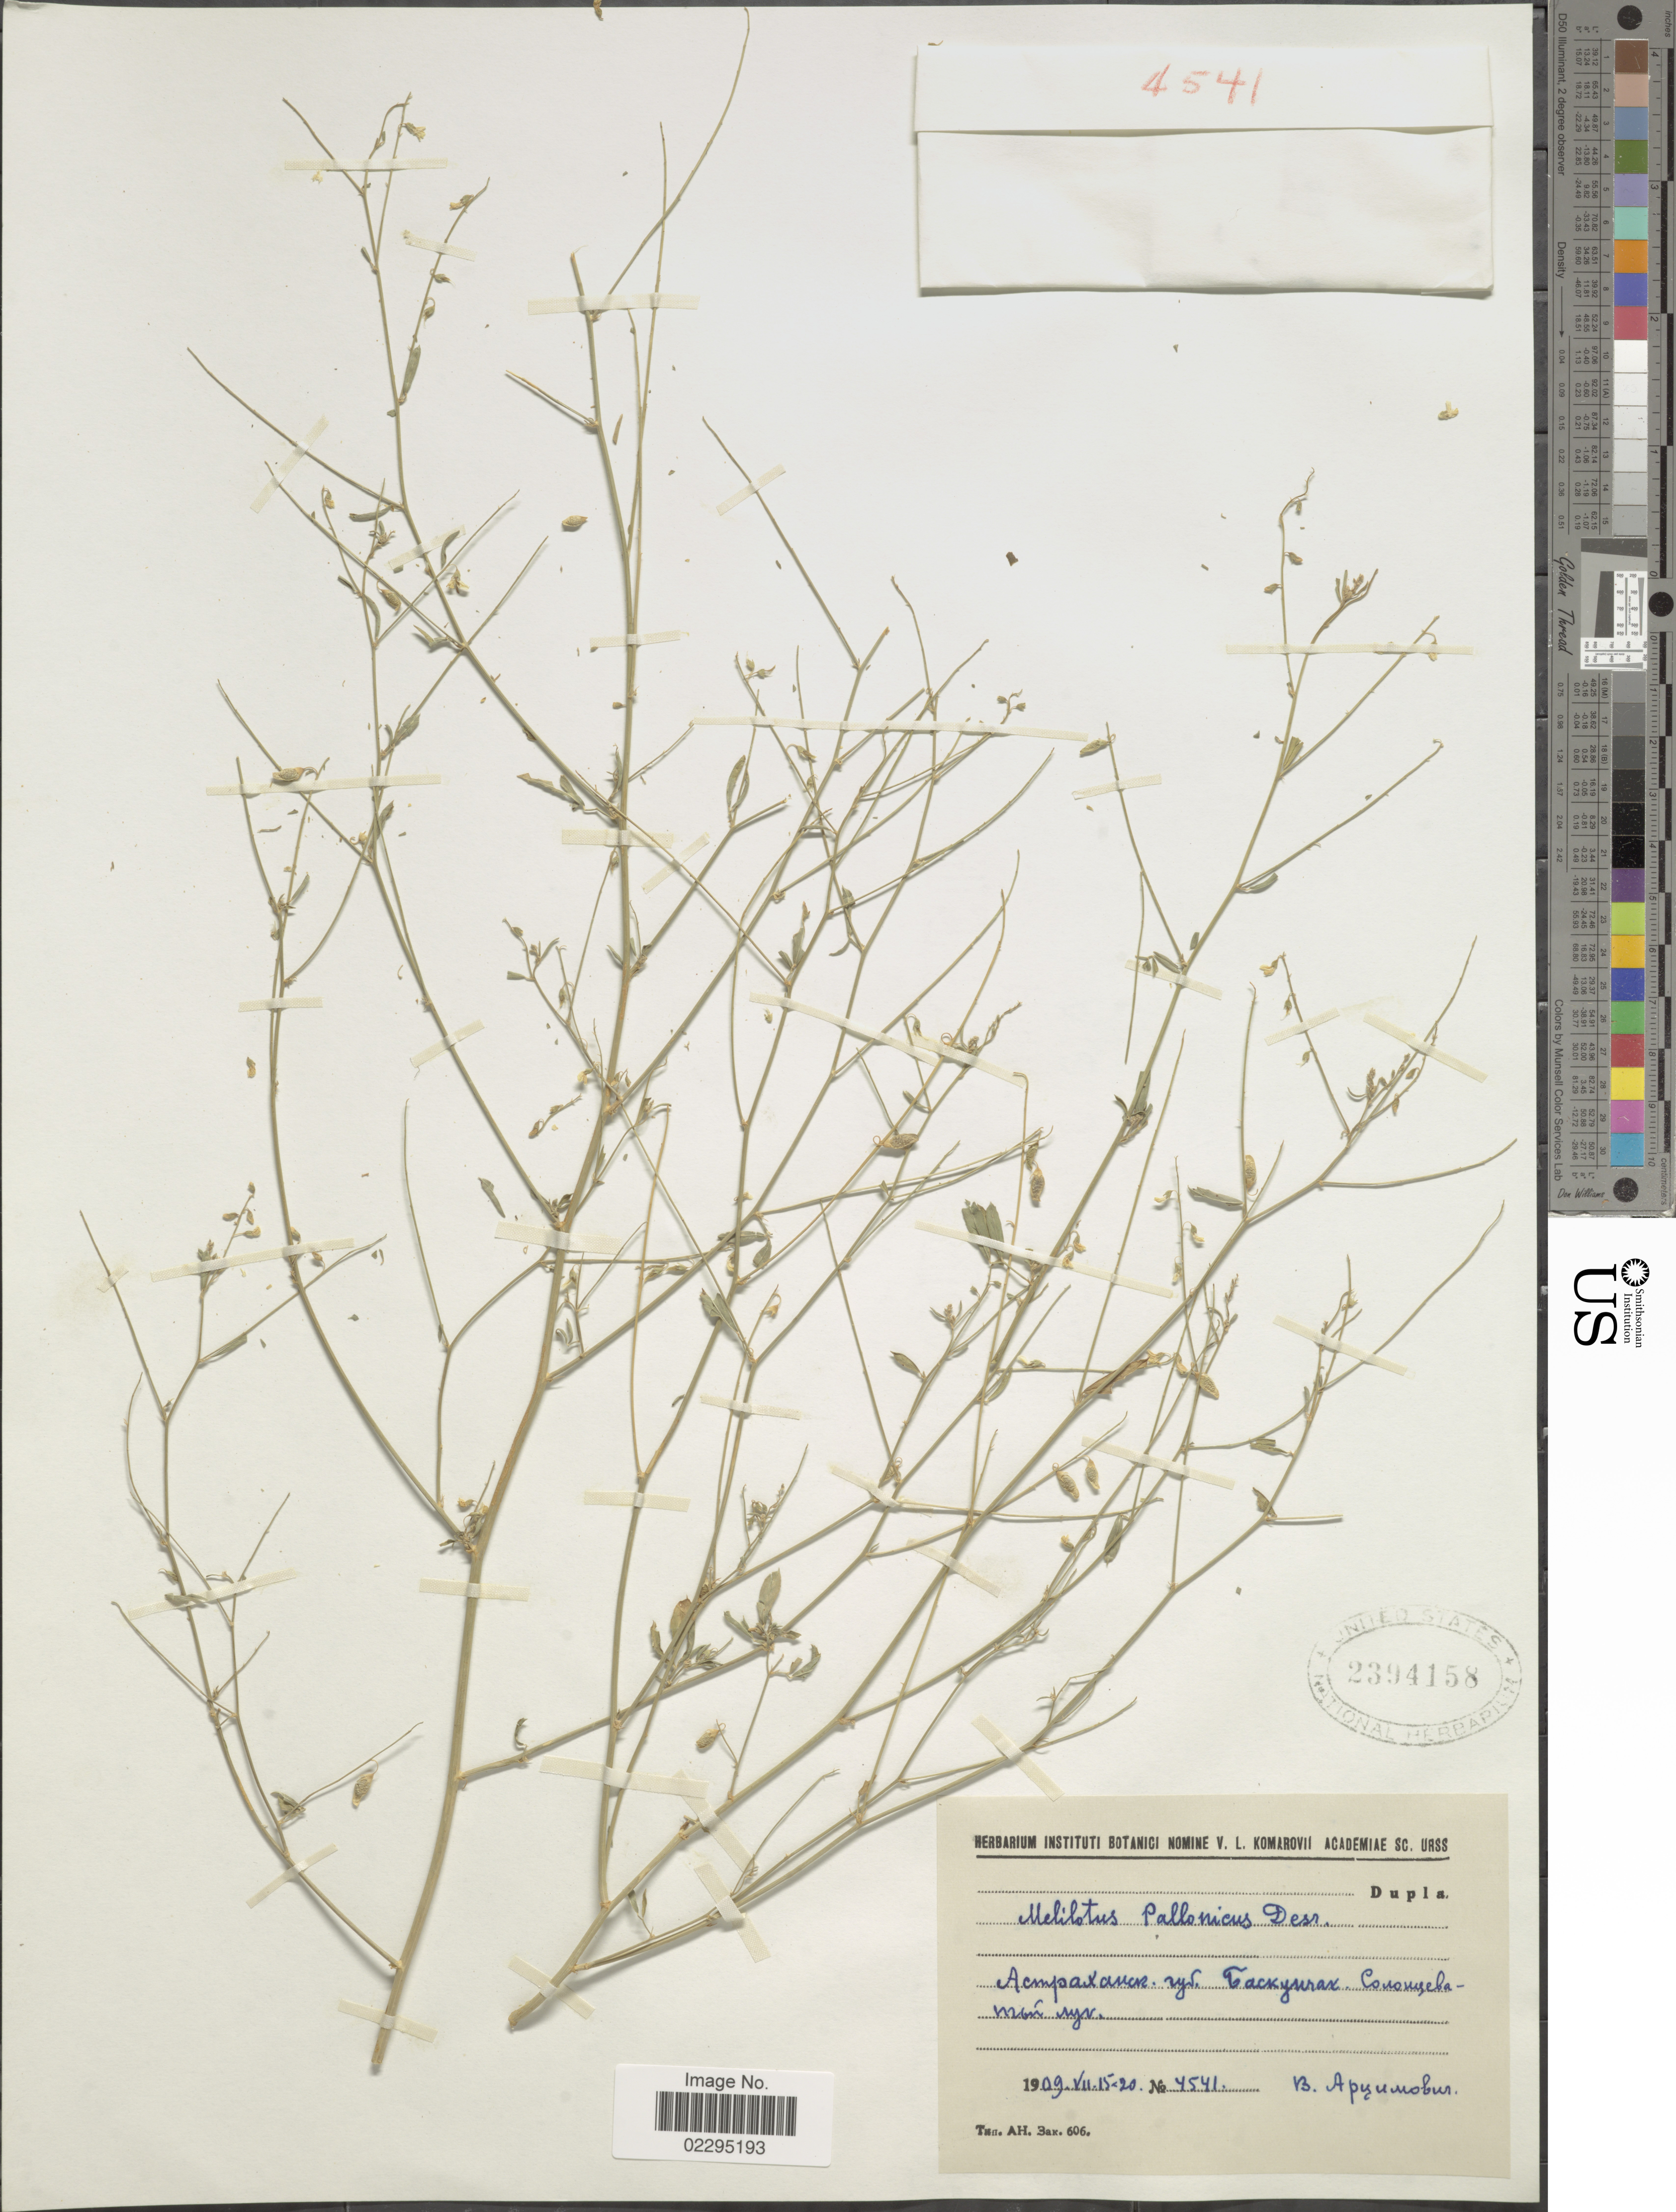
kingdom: Plantae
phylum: Tracheophyta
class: Magnoliopsida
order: Fabales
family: Fabaceae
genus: Melilotus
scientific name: Melilotus polonicus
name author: (L.) Pall.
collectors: V. Artsumovich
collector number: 4541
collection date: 1909-07-15/1909-07-20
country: Russian Federation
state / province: Astrakhan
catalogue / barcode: US 2394158